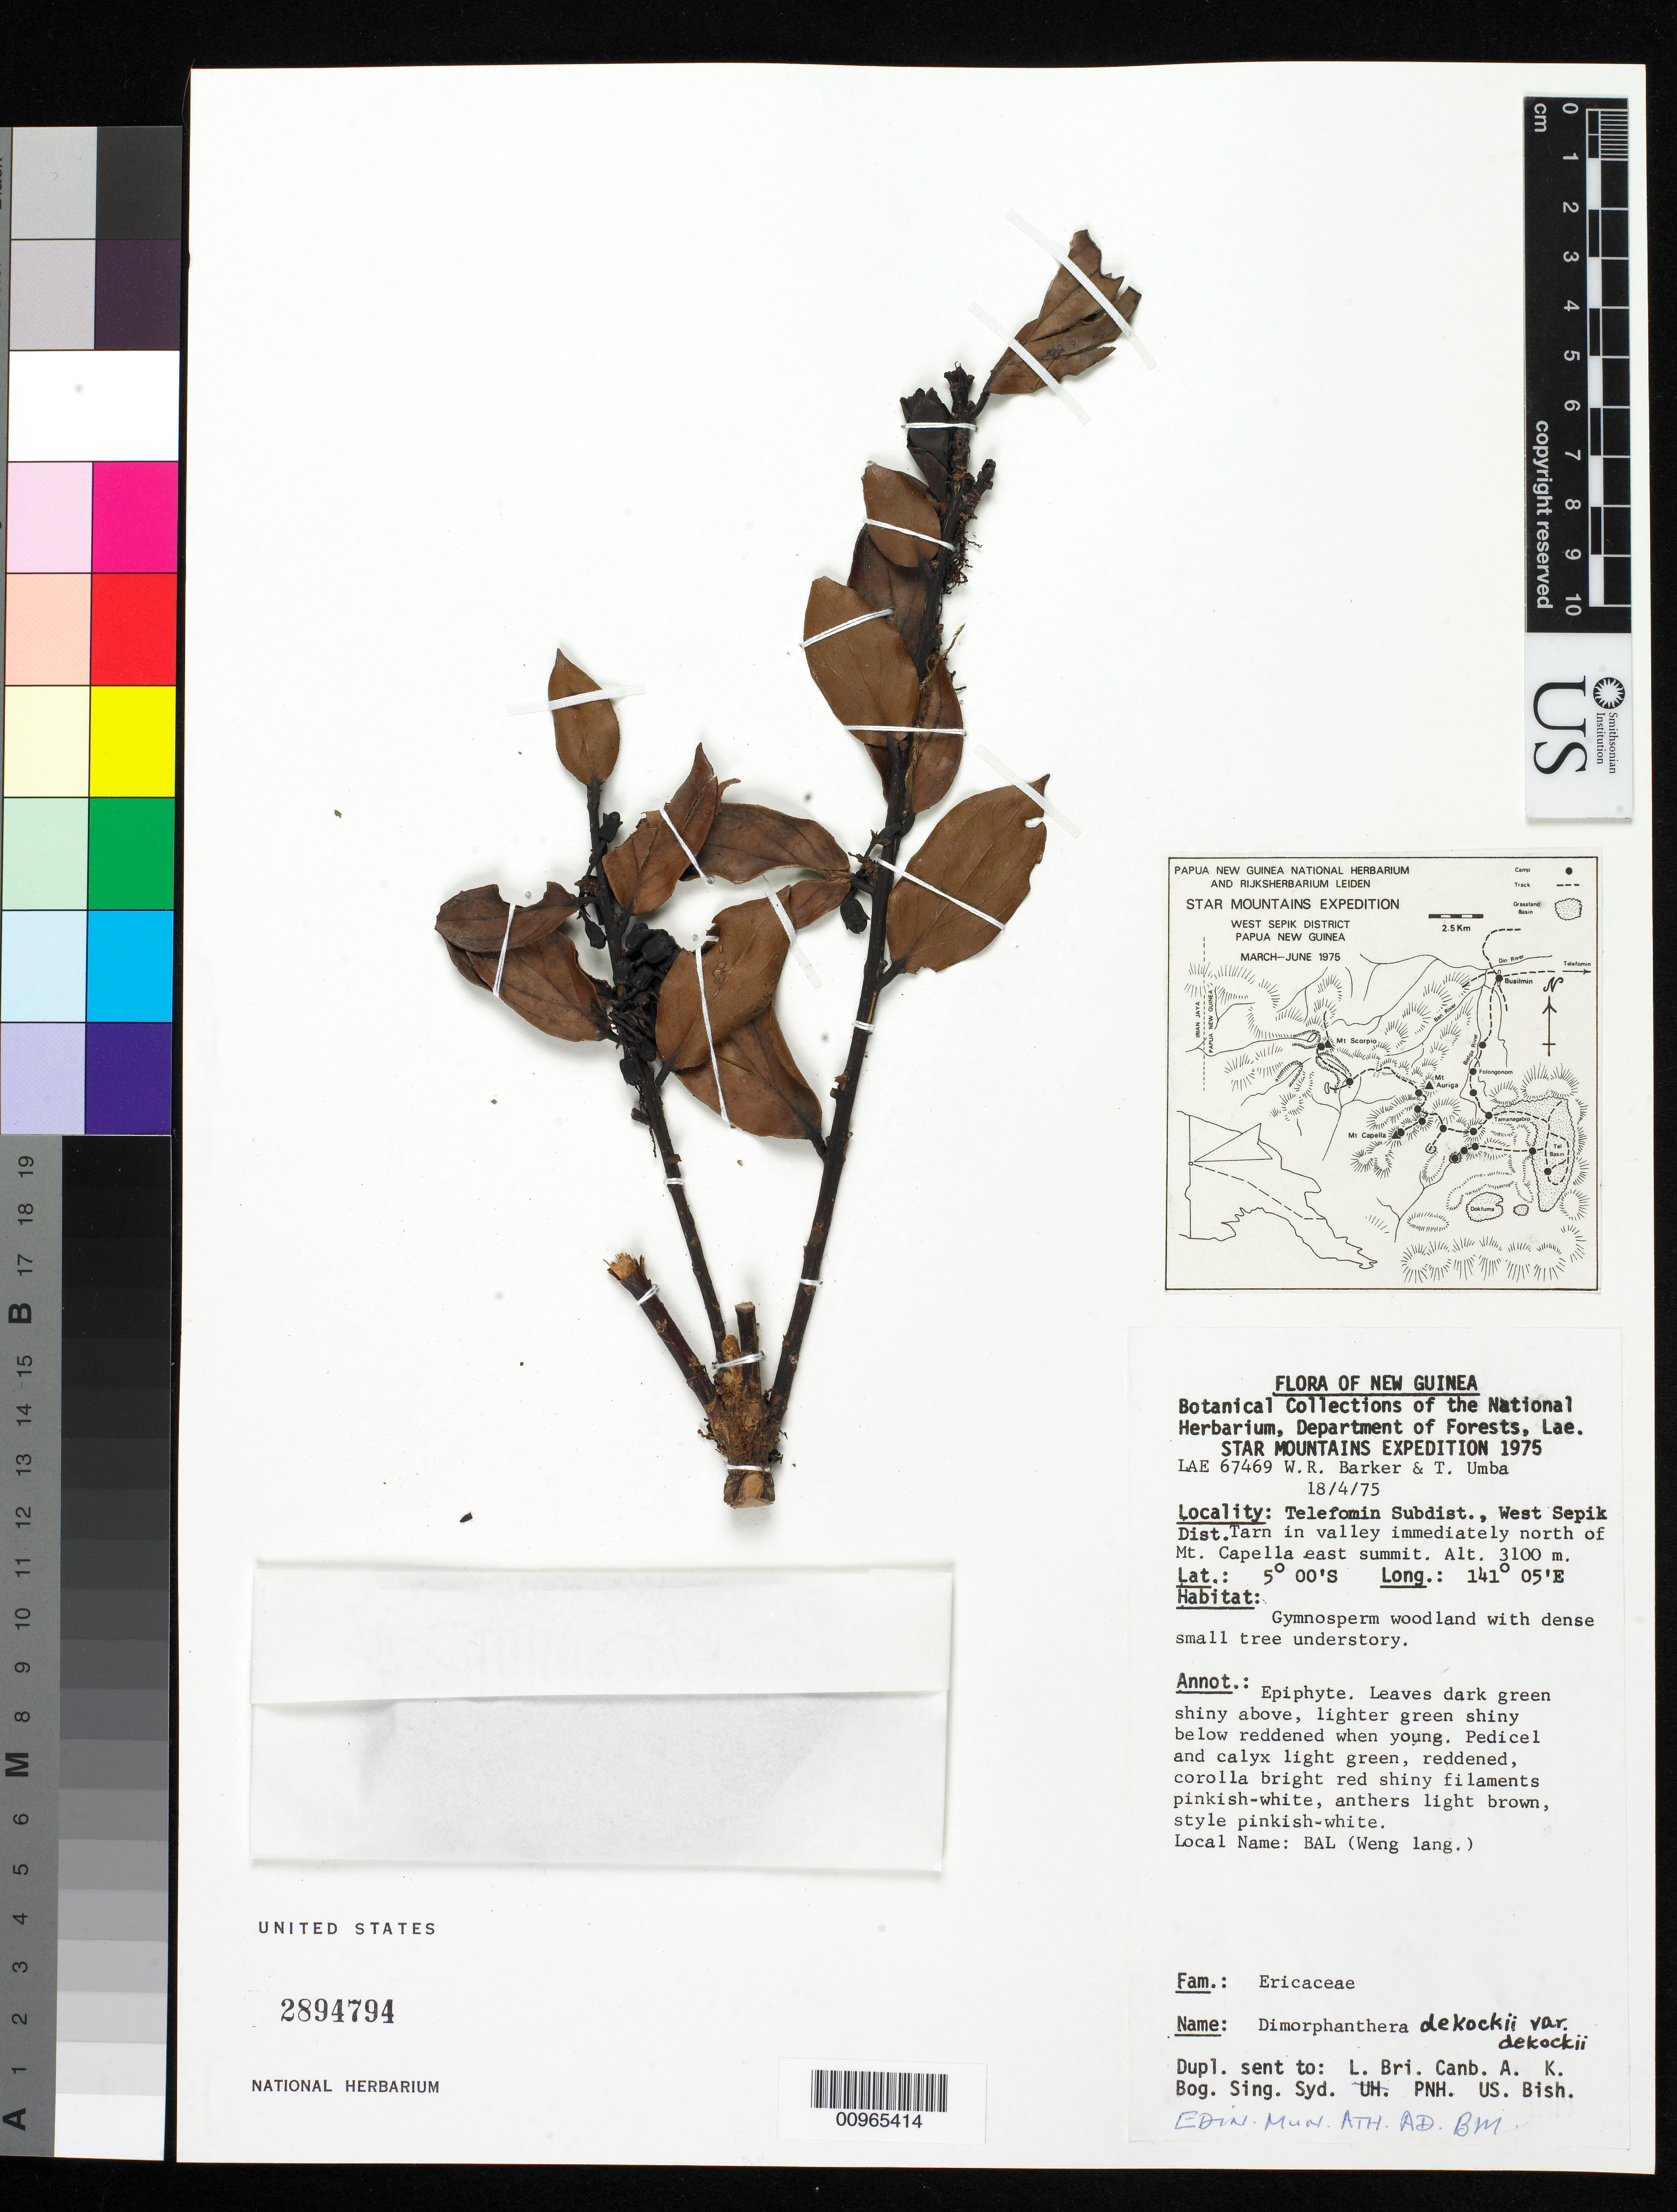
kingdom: Plantae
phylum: Tracheophyta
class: Magnoliopsida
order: Ericales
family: Ericaceae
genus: Dimorphanthera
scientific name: Dimorphanthera dekockii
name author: J.J. Sm.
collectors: W. R. Barker & T. Umba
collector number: LAE 67469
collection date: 1975-04-18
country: Papua New Guinea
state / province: Sandaun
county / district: Telefomin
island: New Guinea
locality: Tarn in valley immediately north of Mt. Capella east summit, Telefomin Subdistr.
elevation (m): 3100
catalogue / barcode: US 2894794